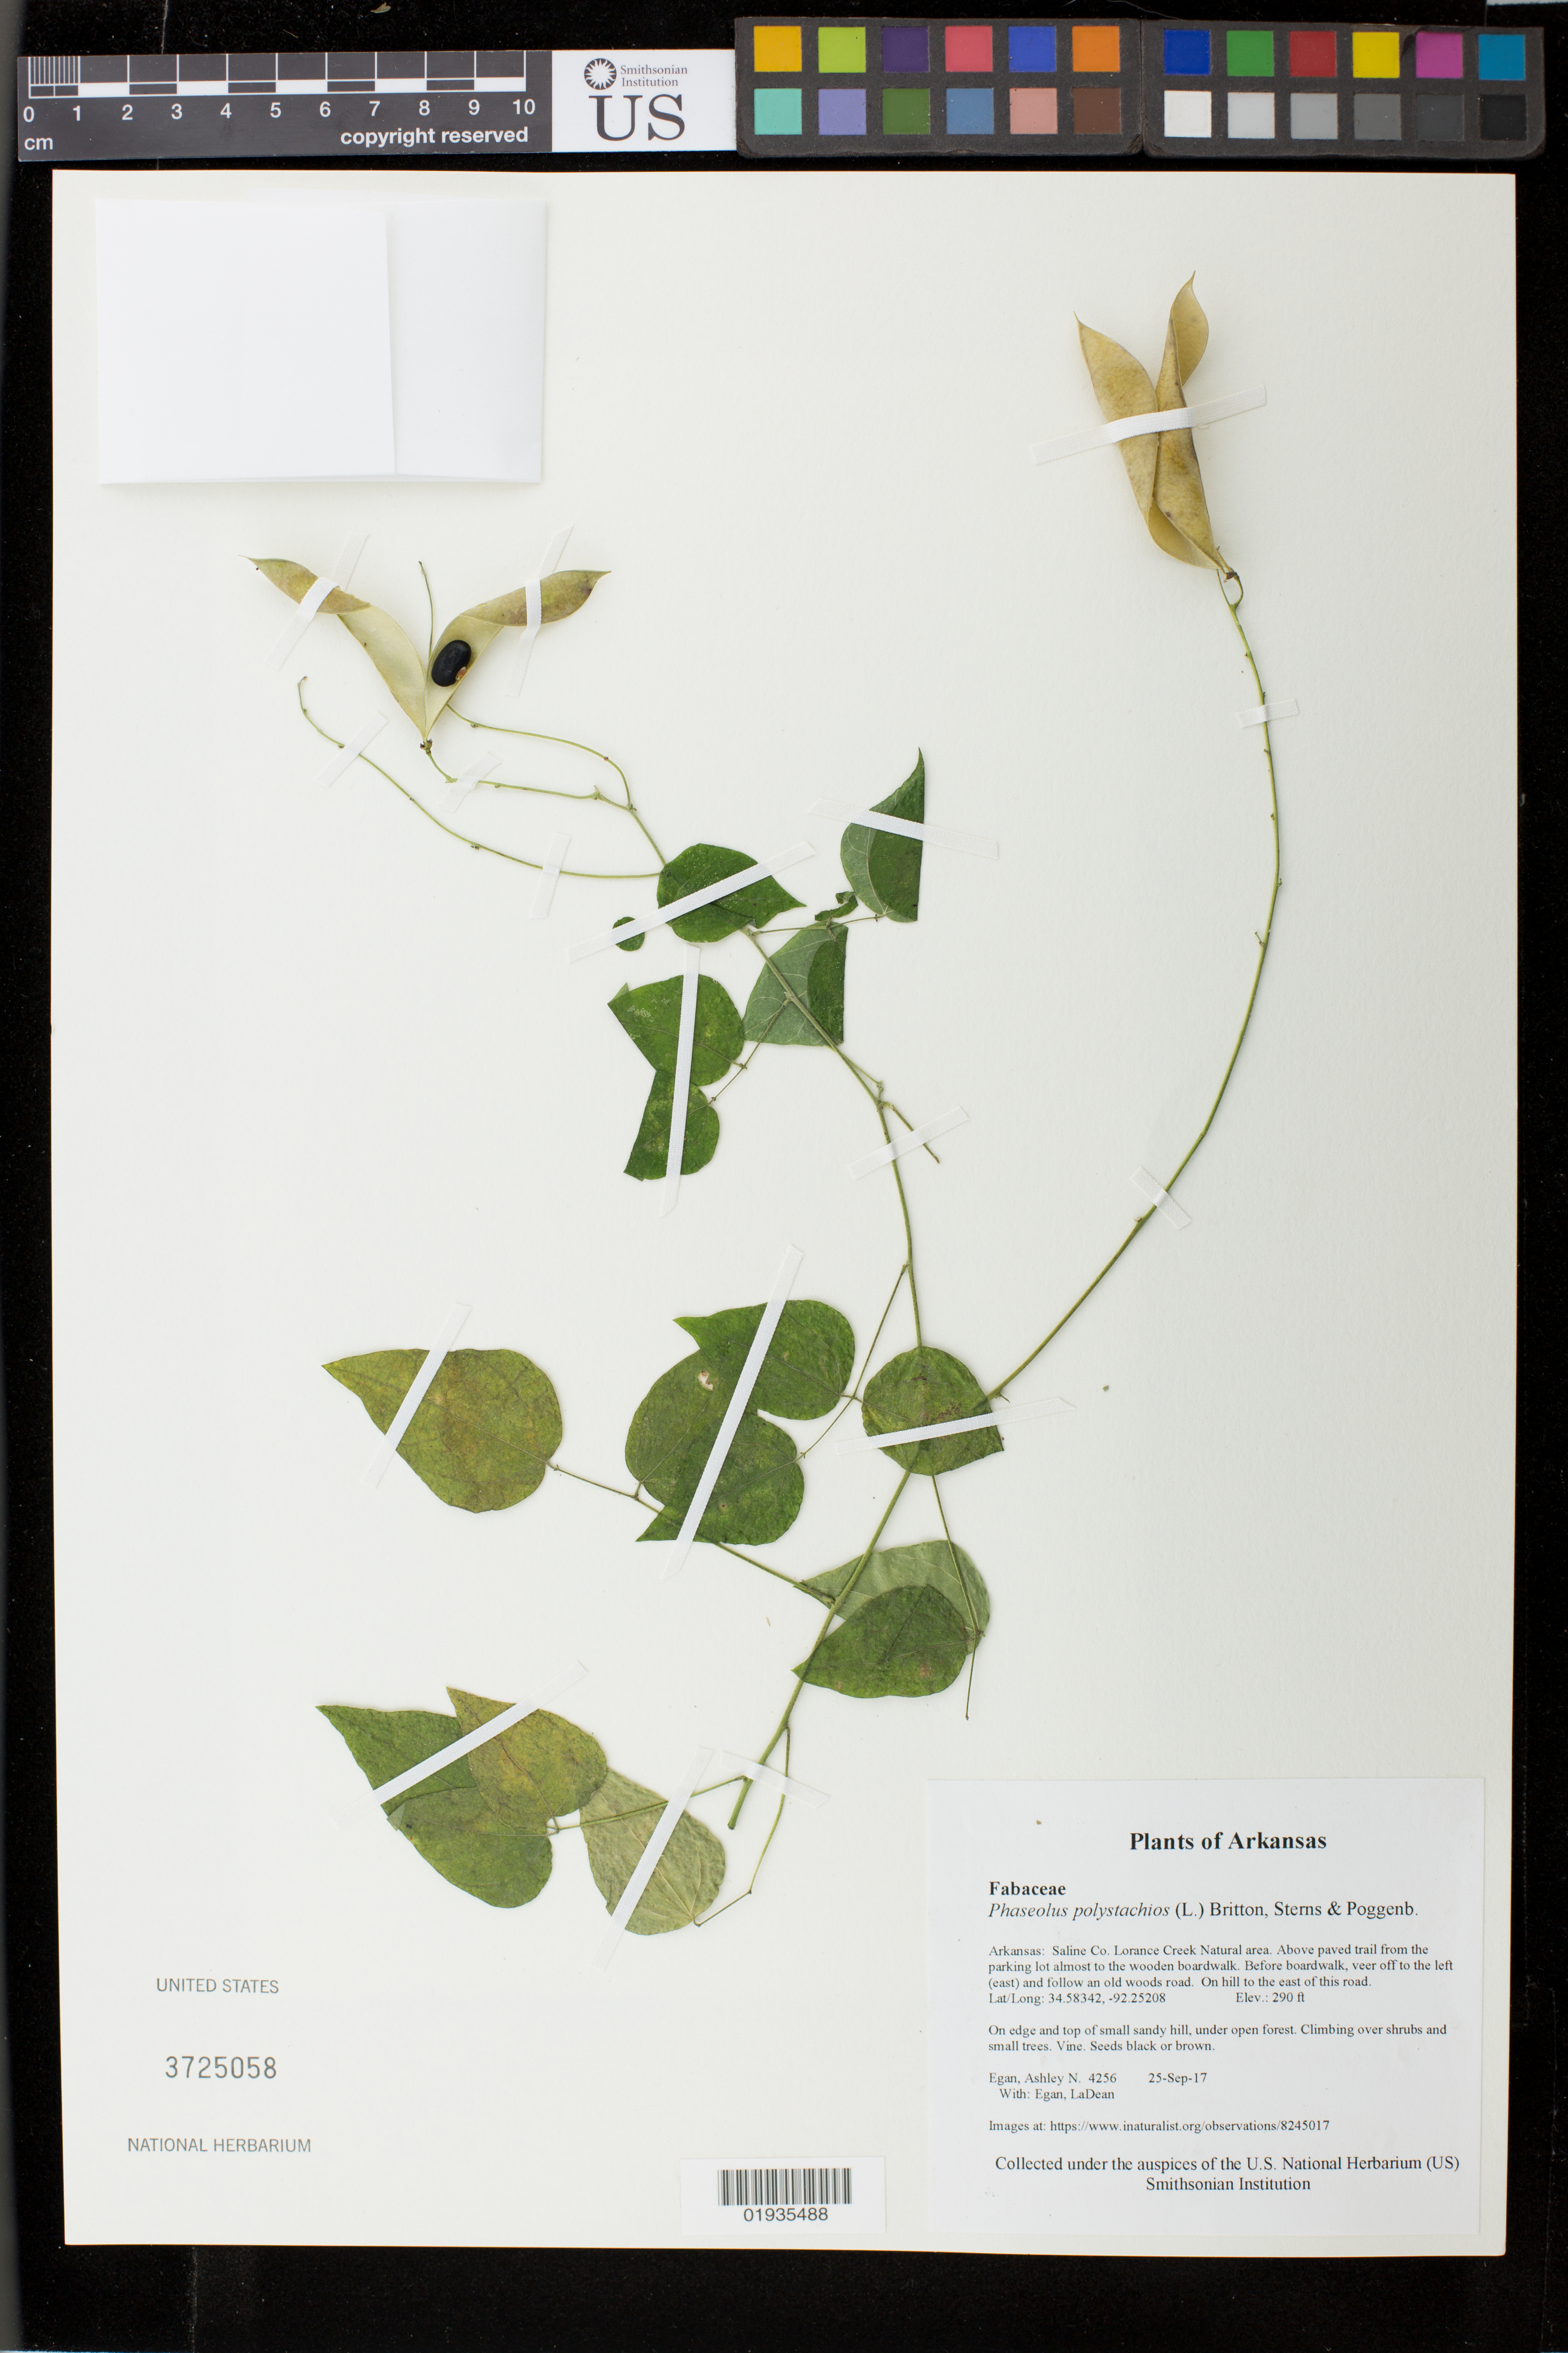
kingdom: Plantae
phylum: Tracheophyta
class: Magnoliopsida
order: Fabales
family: Fabaceae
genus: Phaseolus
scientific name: Phaseolus polystachios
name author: (L.) Britton, Stearns & Poggenb.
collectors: A. N. Egan & L. Egan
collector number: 4256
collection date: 2017-09-25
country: United States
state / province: Arkansas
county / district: Saline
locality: Lorance Creek Natural area, (large) population not far off the trail. take the paved trail from the parking lot almost to the wooden boardwalk that goes into the swamp. Before you get to the boardwalk, veer off to the left (east) and follow an old woods road a little ways. There is a hill to the east of this road and the swamp to the west. Go up the hill (a sandy ridge).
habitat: On edge and top of small sandy hill, under open forest. Climbing over shrubs and small trees.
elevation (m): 88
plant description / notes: Population within the forest on small hill, 10-15 plants; https://www.inaturalist.org/observations/8245017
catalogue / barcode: US 3725058